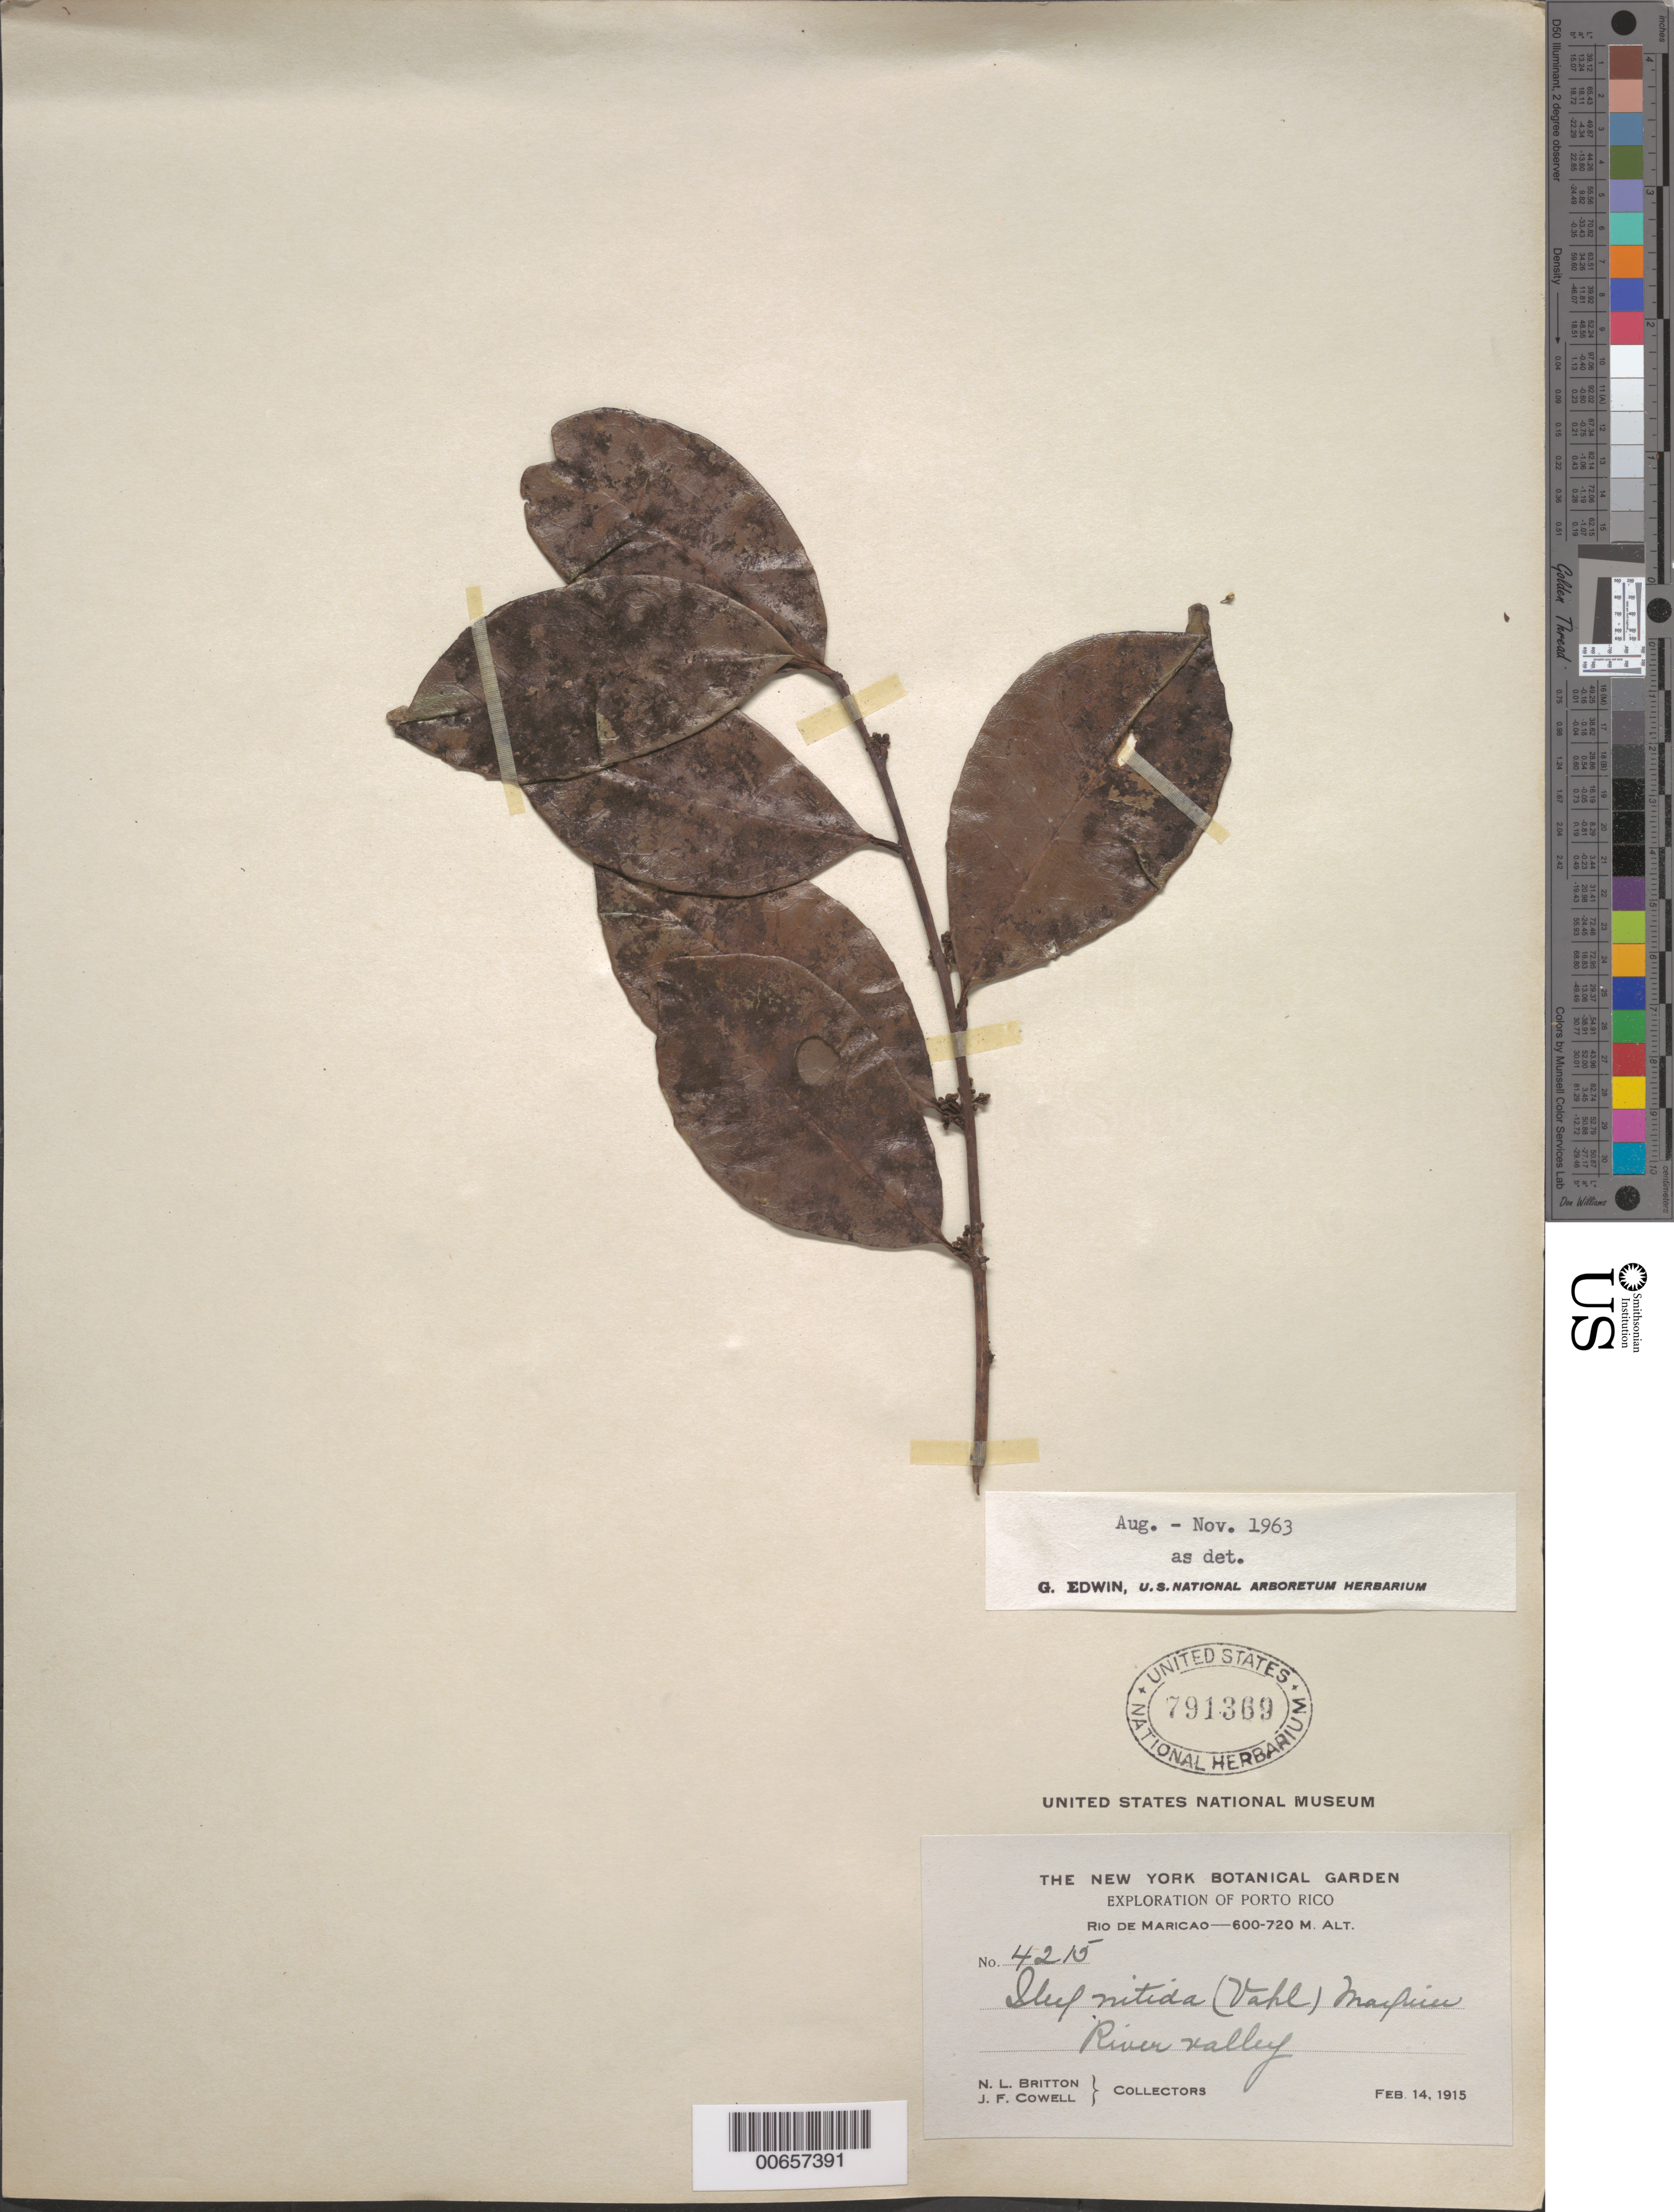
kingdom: Plantae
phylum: Tracheophyta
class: Magnoliopsida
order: Aquifoliales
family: Aquifoliaceae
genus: Ilex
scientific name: Ilex dioica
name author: (Vahl) Griseb.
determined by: Edwin, G.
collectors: N. Britton & J. F. Cowell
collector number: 4215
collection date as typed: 14 Feb 1915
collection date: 1915-02-14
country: Puerto Rico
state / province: Maricao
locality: Maricao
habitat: River valley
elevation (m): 600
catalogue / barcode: US 791369